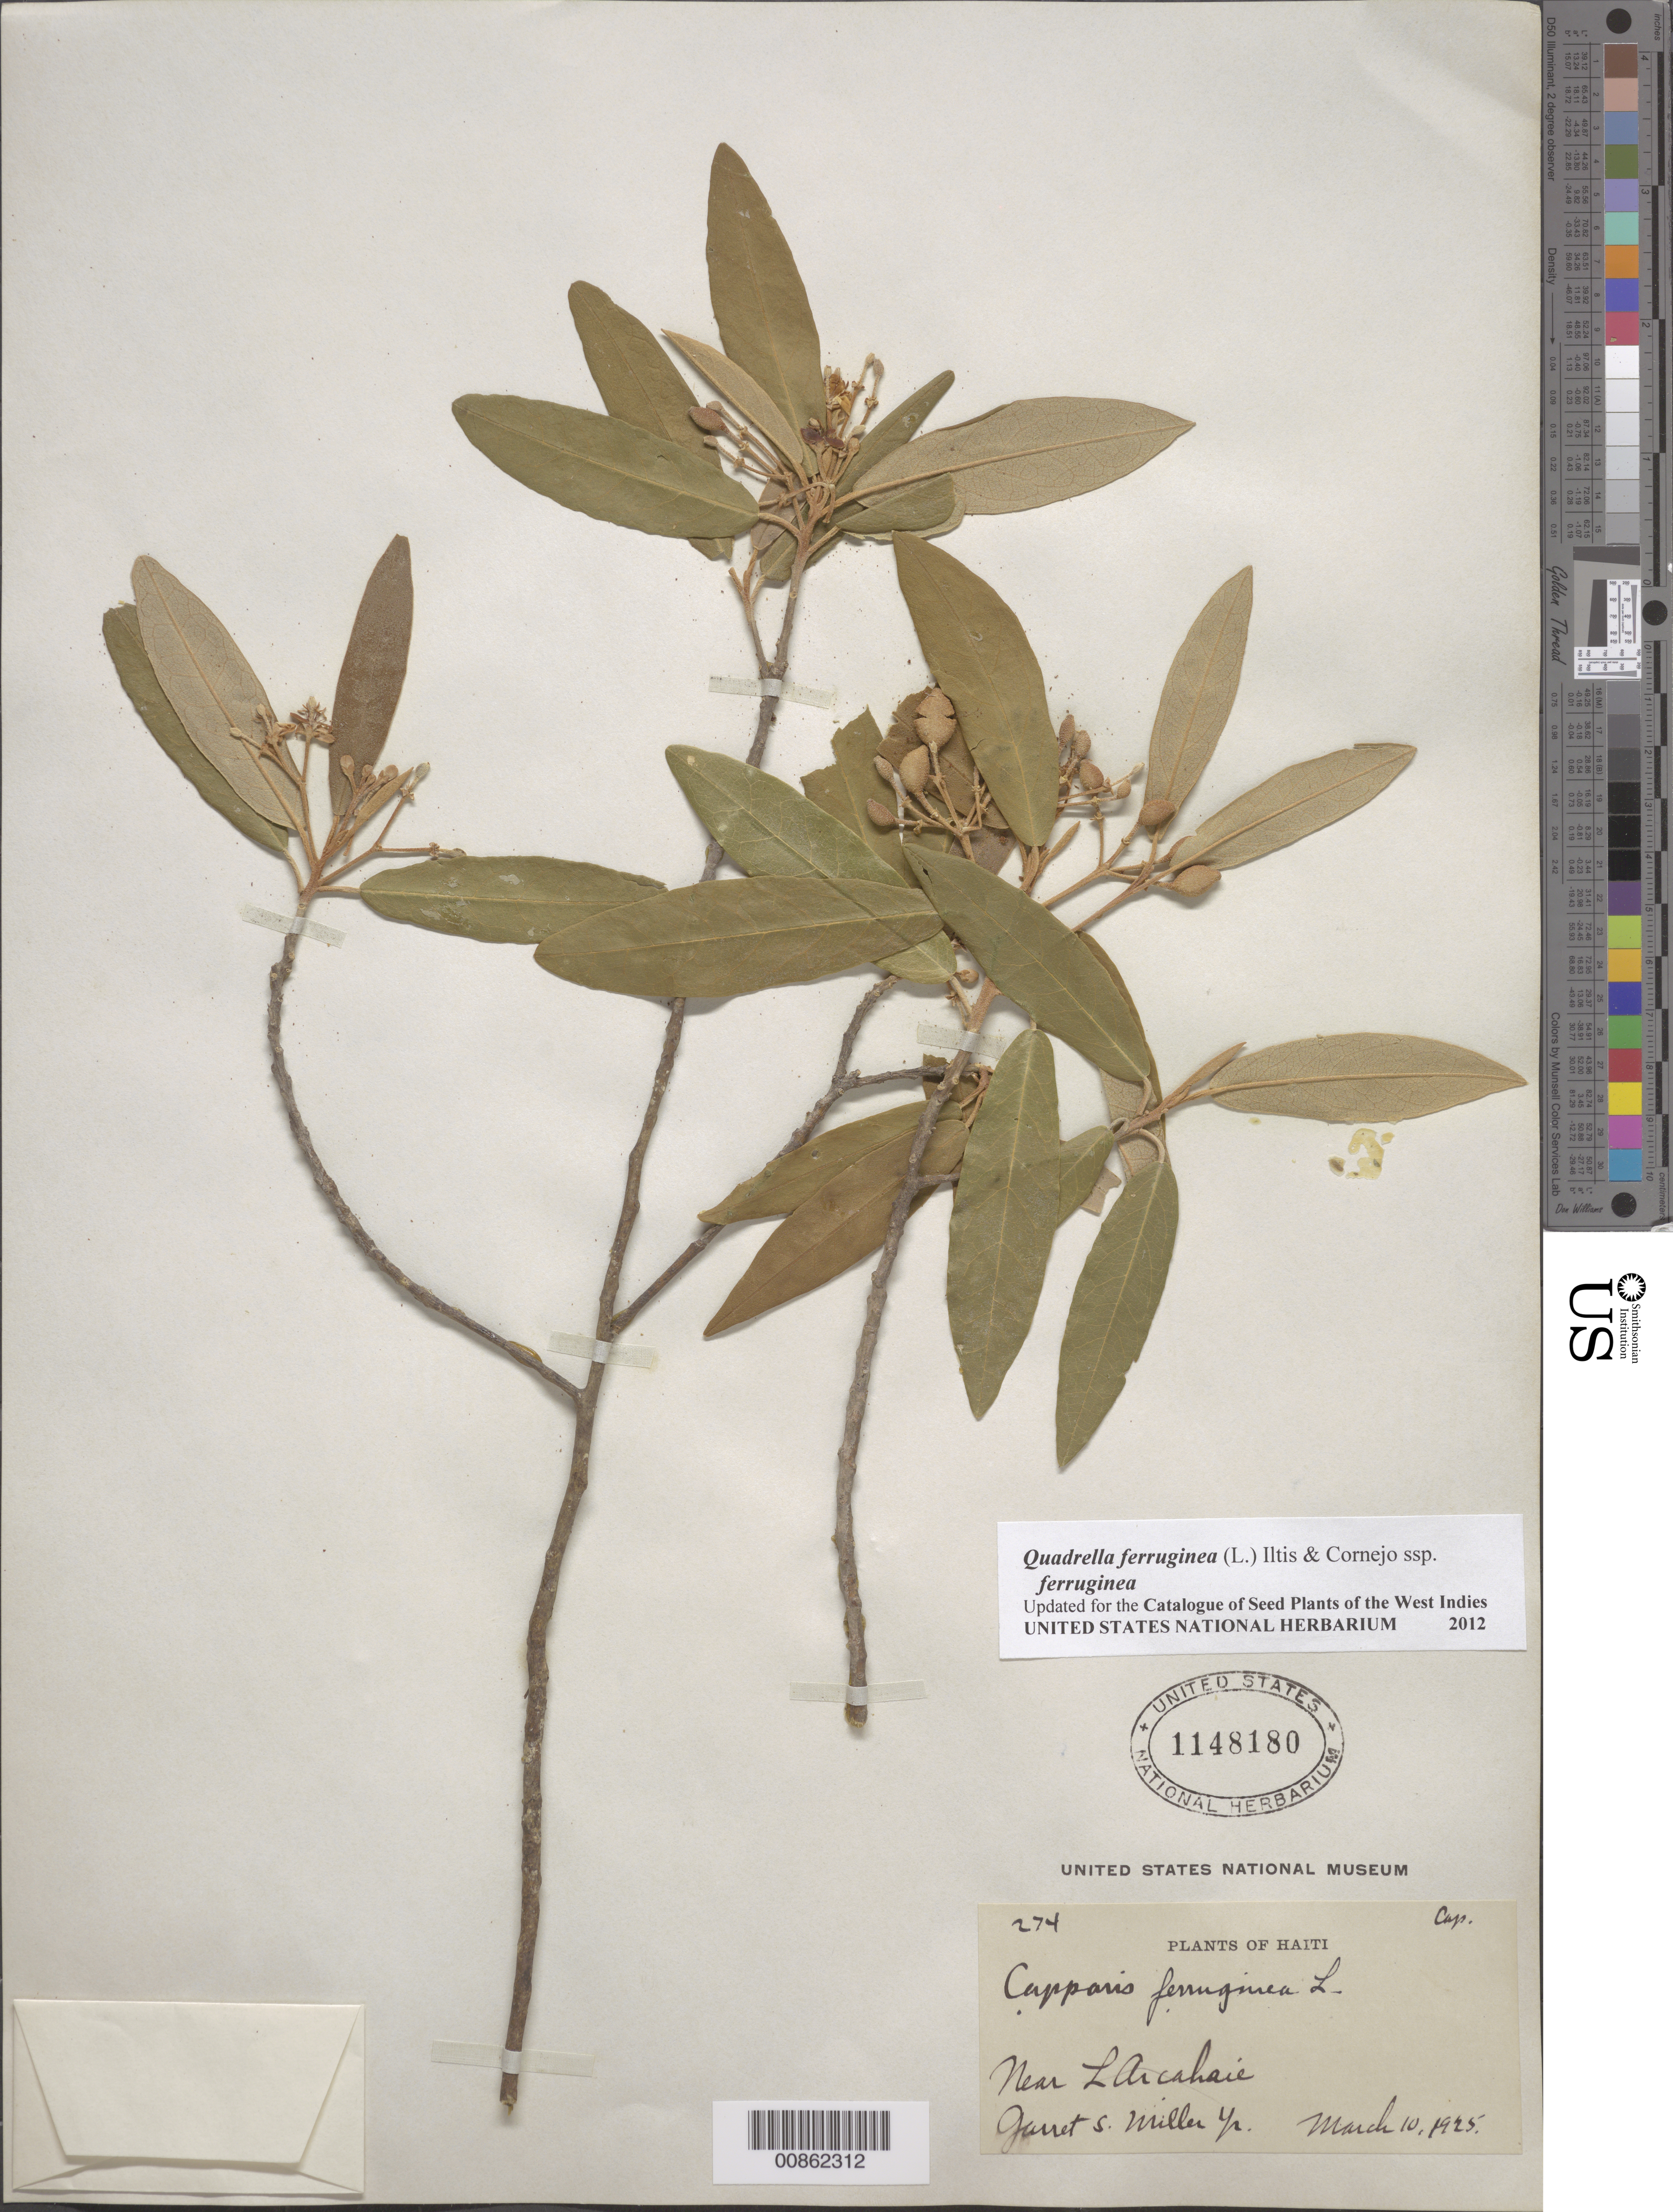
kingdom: Plantae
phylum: Tracheophyta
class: Magnoliopsida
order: Brassicales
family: Capparaceae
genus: Quadrella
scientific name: Quadrella ferruginea subsp. ferruginea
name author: (L.) Cornejo & Iltis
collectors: G. S. Miller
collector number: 274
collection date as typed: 10 Mar 1925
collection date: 1925-03-10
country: Haiti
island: Hispaniola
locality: Near L'Arcahaie.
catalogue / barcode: US 1148180